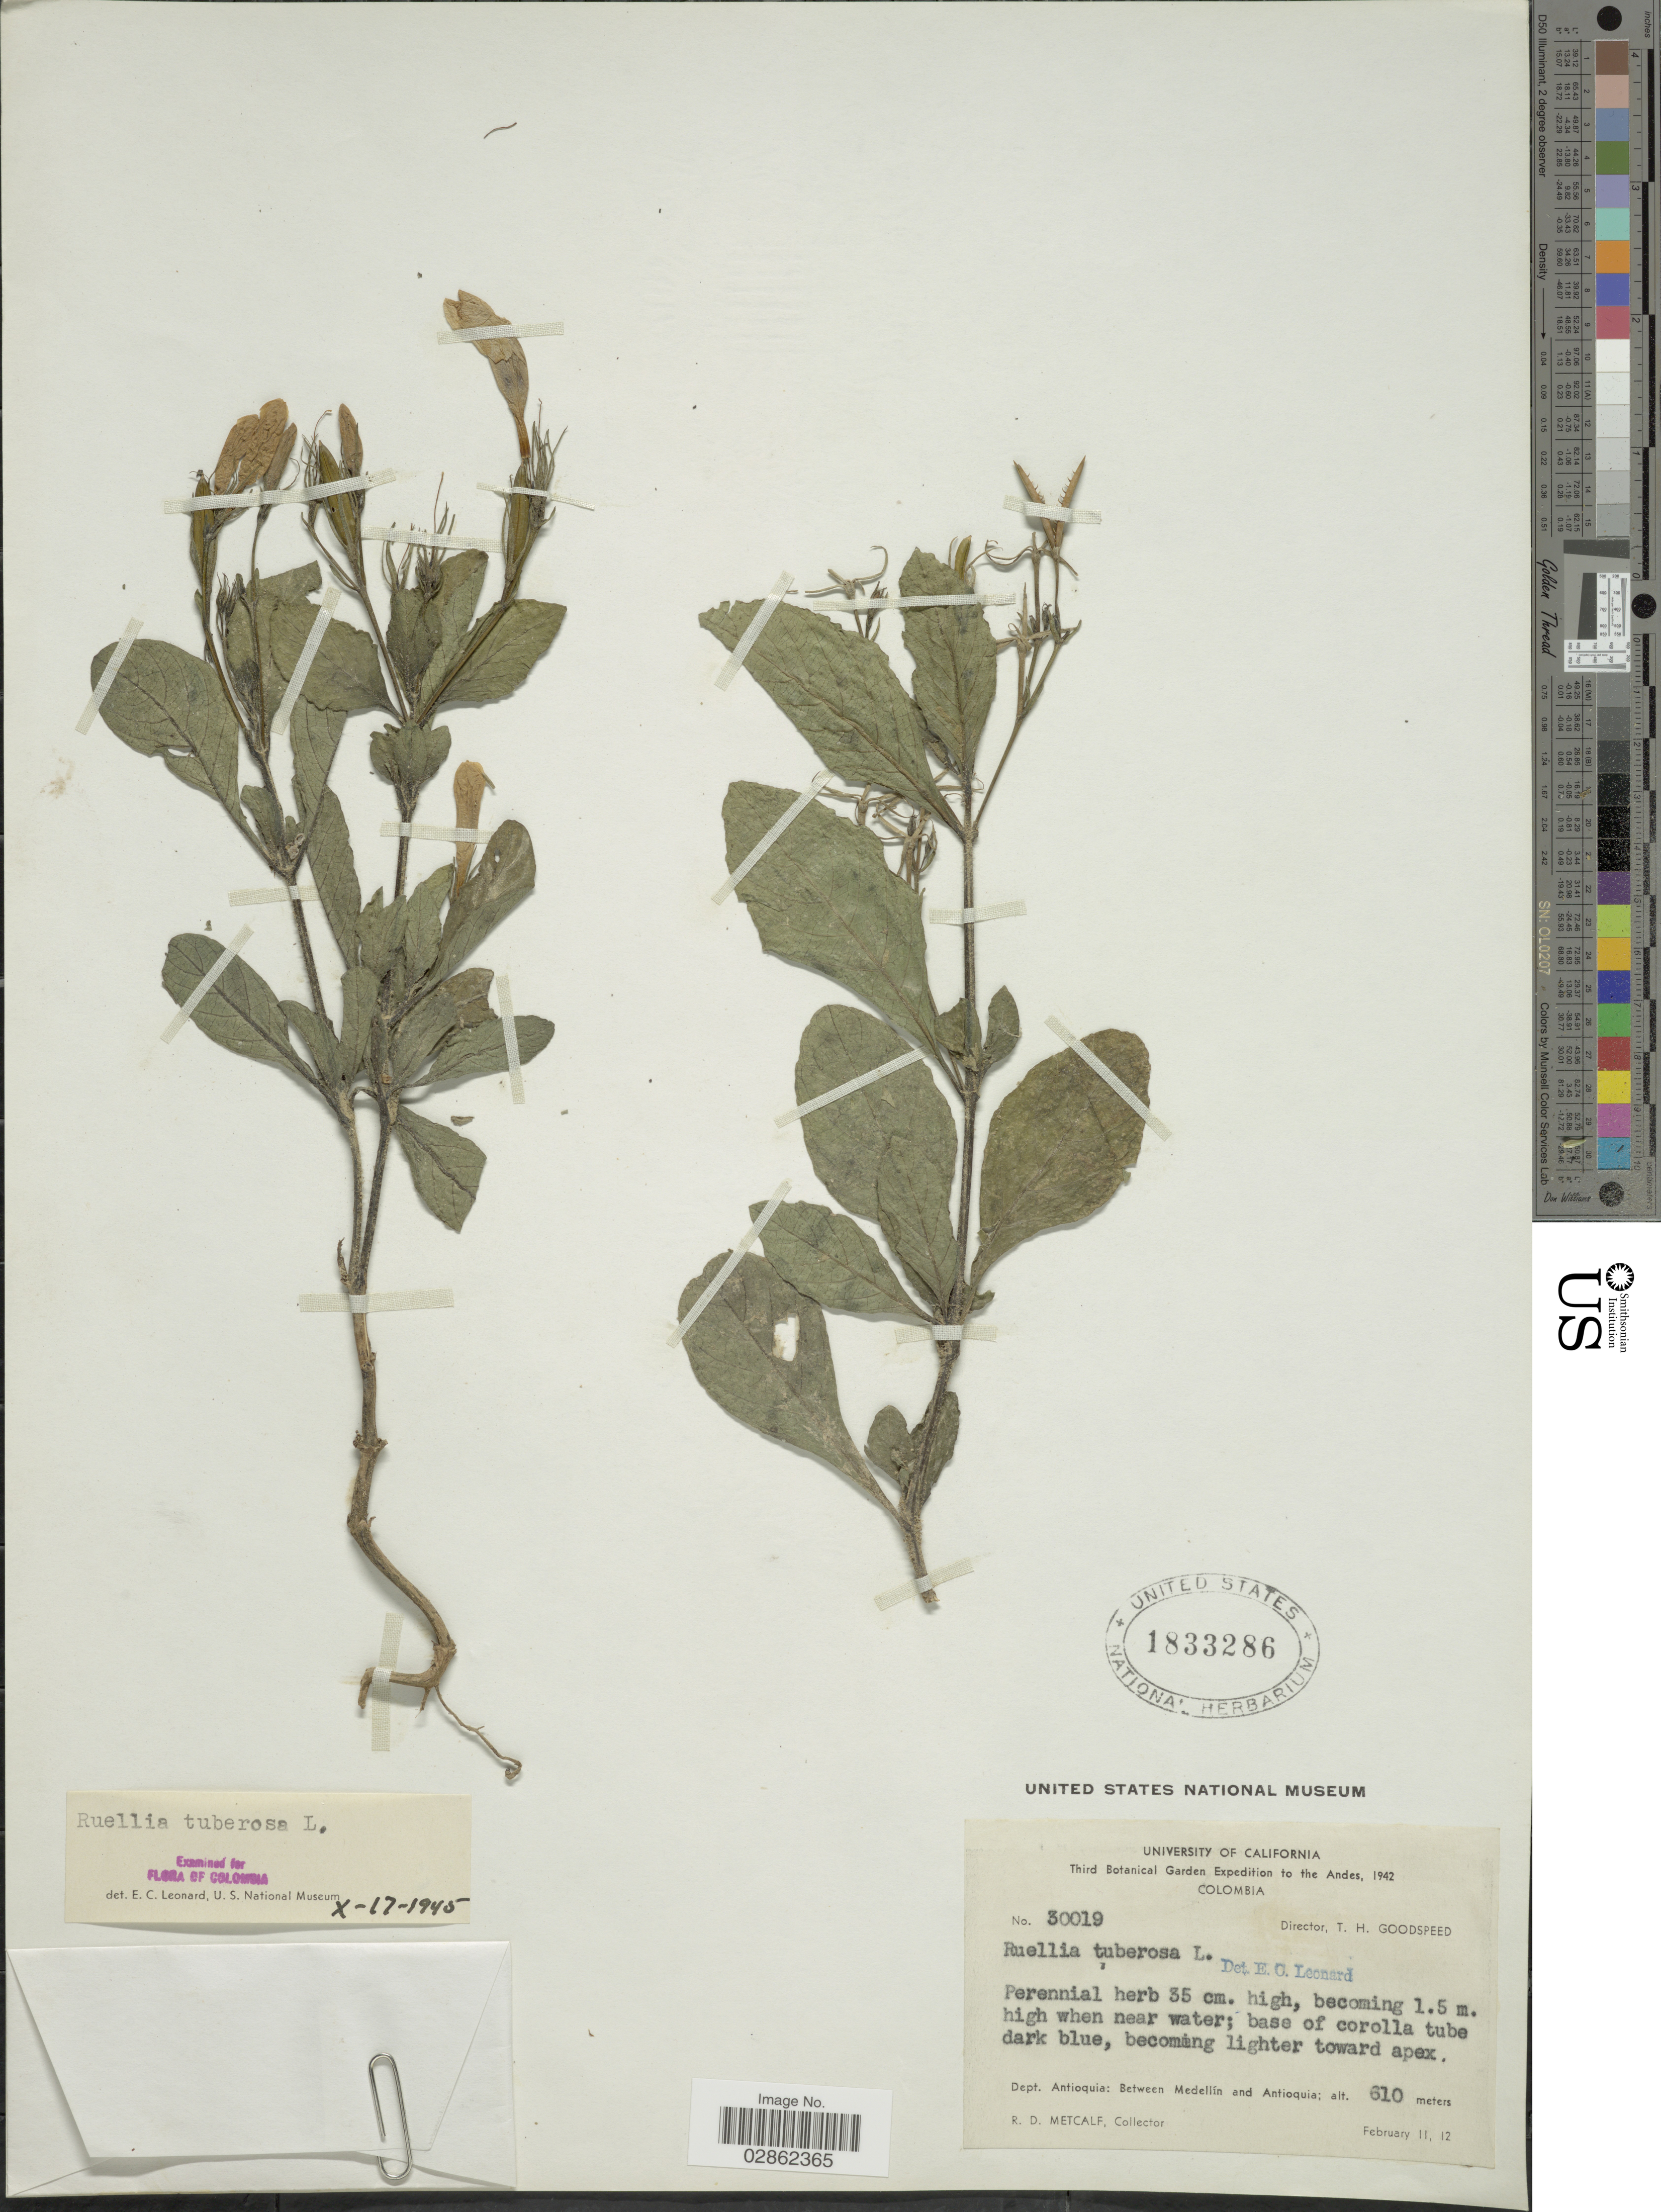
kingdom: Plantae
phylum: Tracheophyta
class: Magnoliopsida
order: Lamiales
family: Acanthaceae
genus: Ruellia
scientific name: Ruellia tuberosa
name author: L.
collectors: R. D. Metcalf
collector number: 30019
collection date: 1942-02-11/1942-02-12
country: Colombia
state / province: Antioquia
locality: Andes. Dept. Antioquia: Between Medellín and Antioquia.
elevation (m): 610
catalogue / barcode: US 1833286